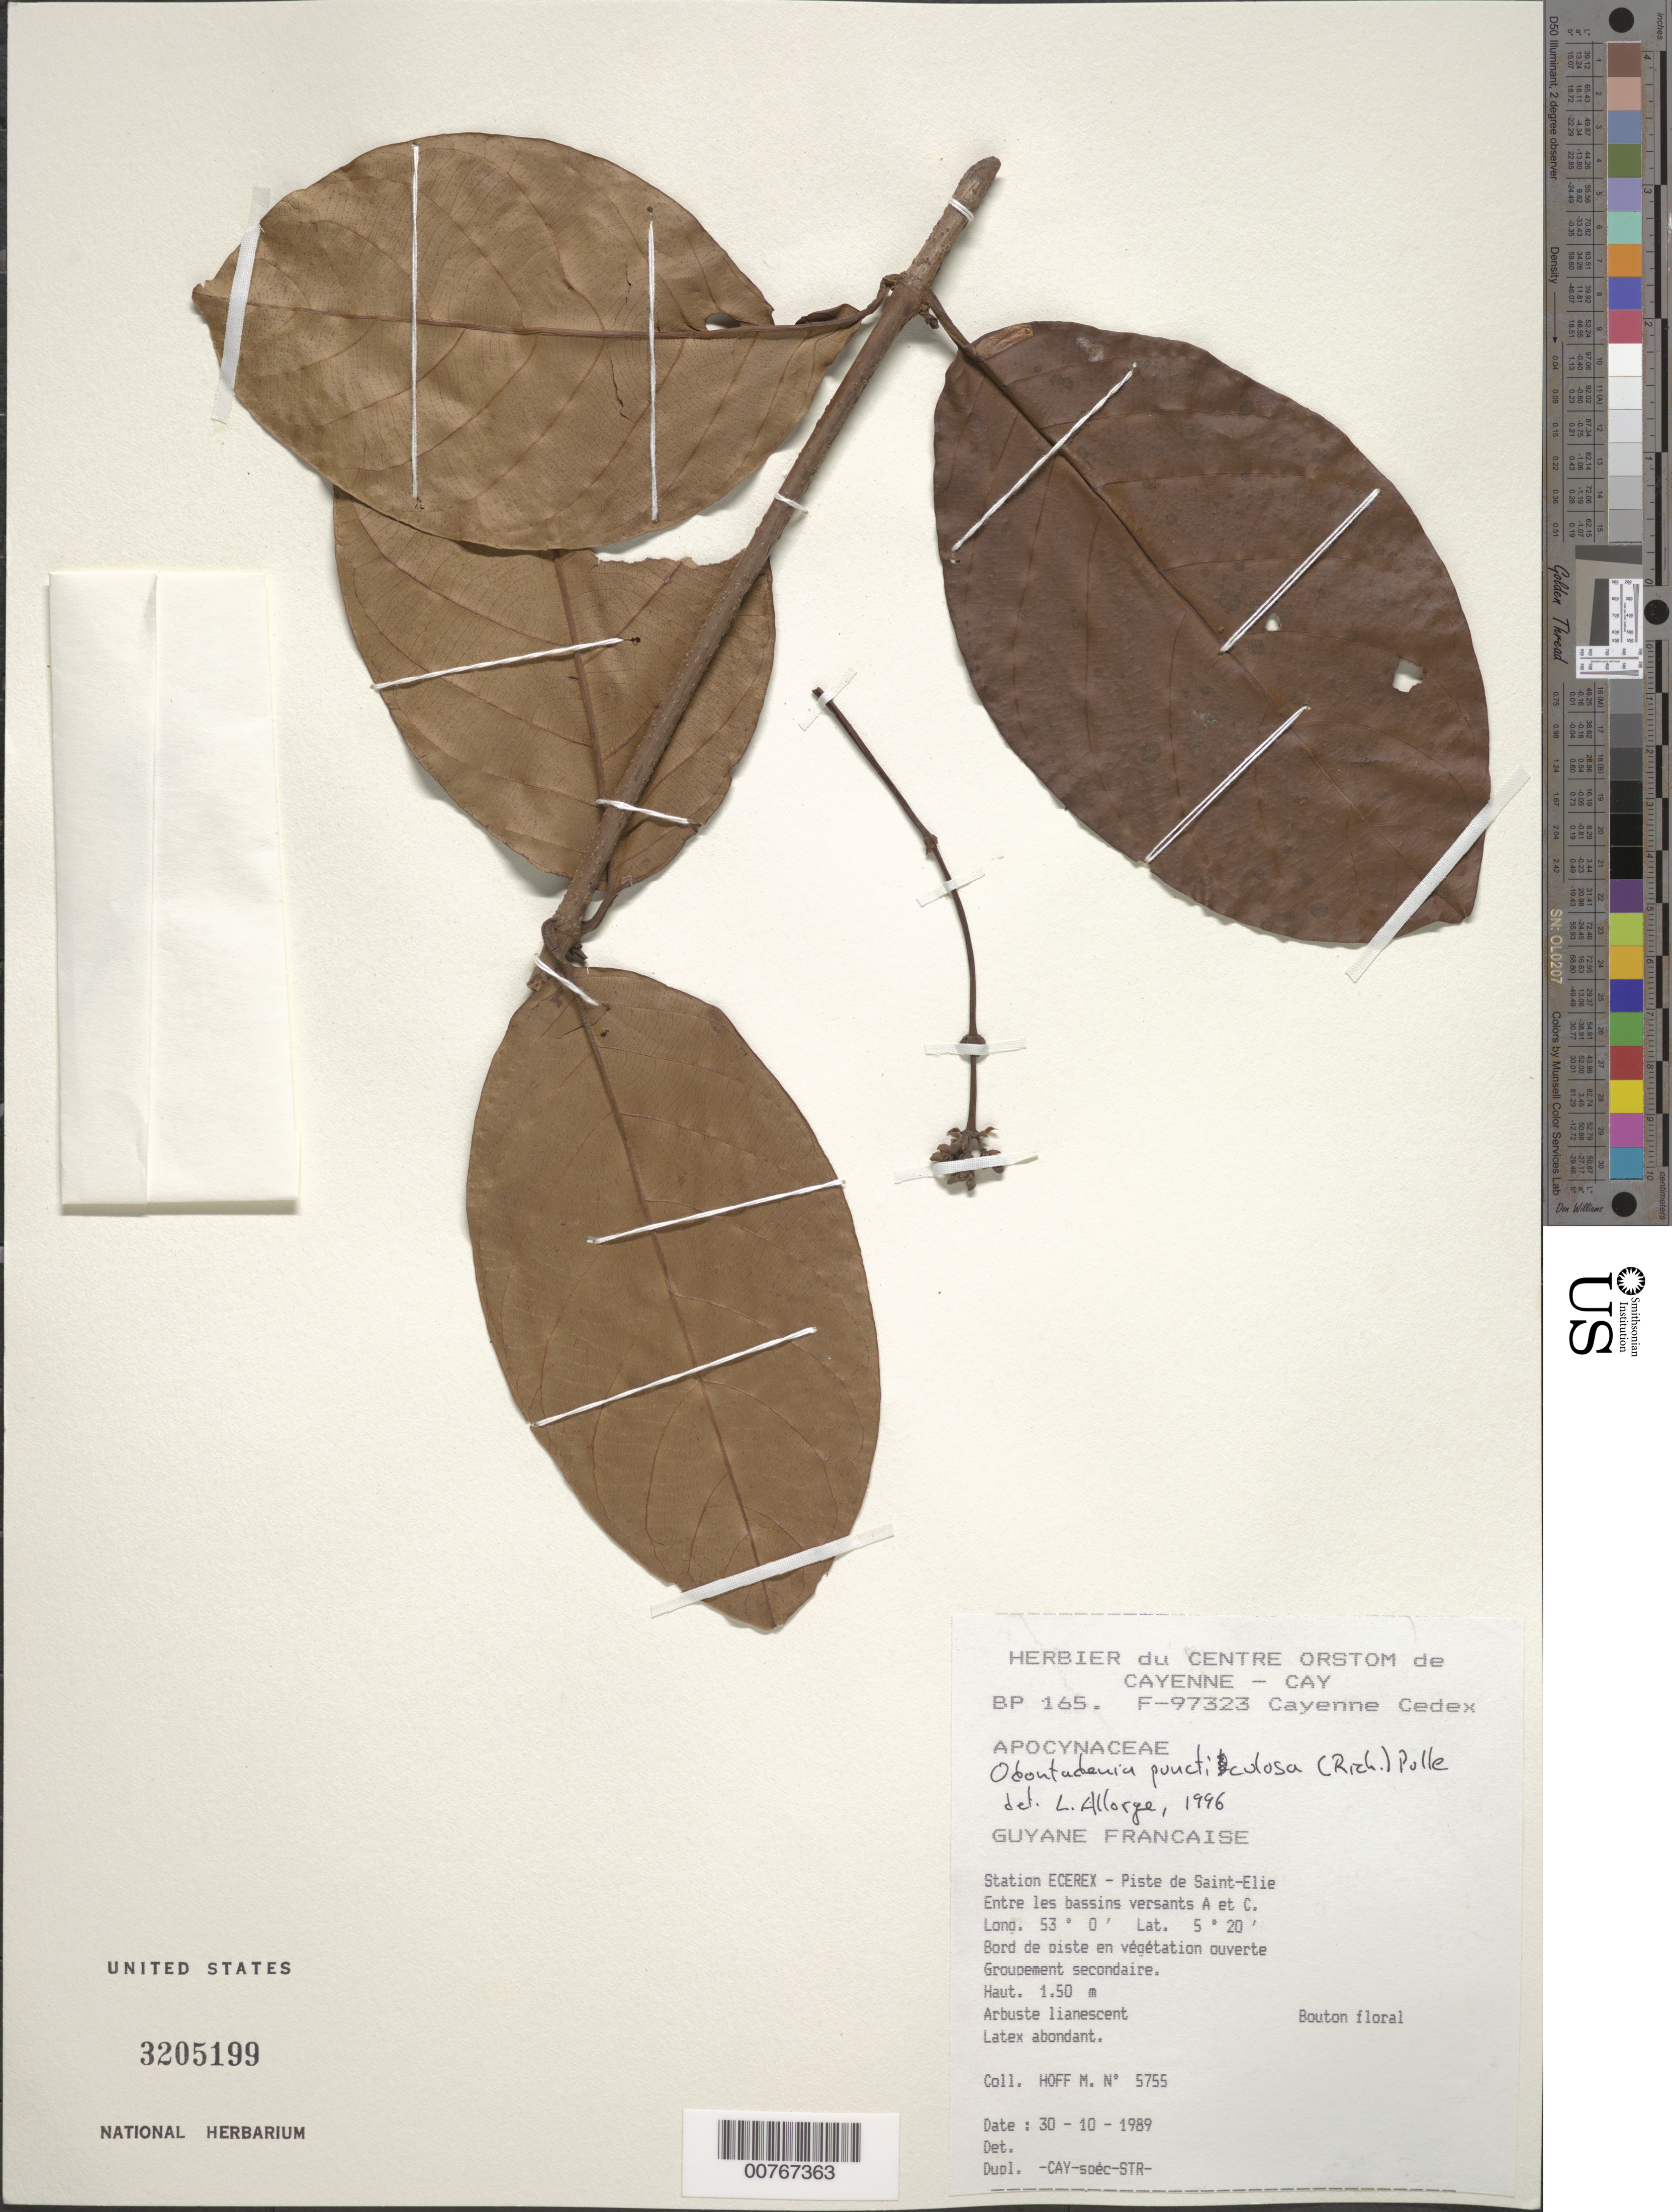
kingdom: Plantae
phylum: Tracheophyta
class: Magnoliopsida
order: Gentianales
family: Apocynaceae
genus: Odontadenia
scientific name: Odontadenia puncticulosa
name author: (Rich.) Pulle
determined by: Allorge, L.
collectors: M. Hoff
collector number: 5755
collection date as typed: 30-Oct-89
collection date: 1989-10-30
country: French Guiana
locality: Station de la Piste de Saint-Élie (ECEREX)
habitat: Bord de piste en vegetation ouverte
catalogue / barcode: US 3205199